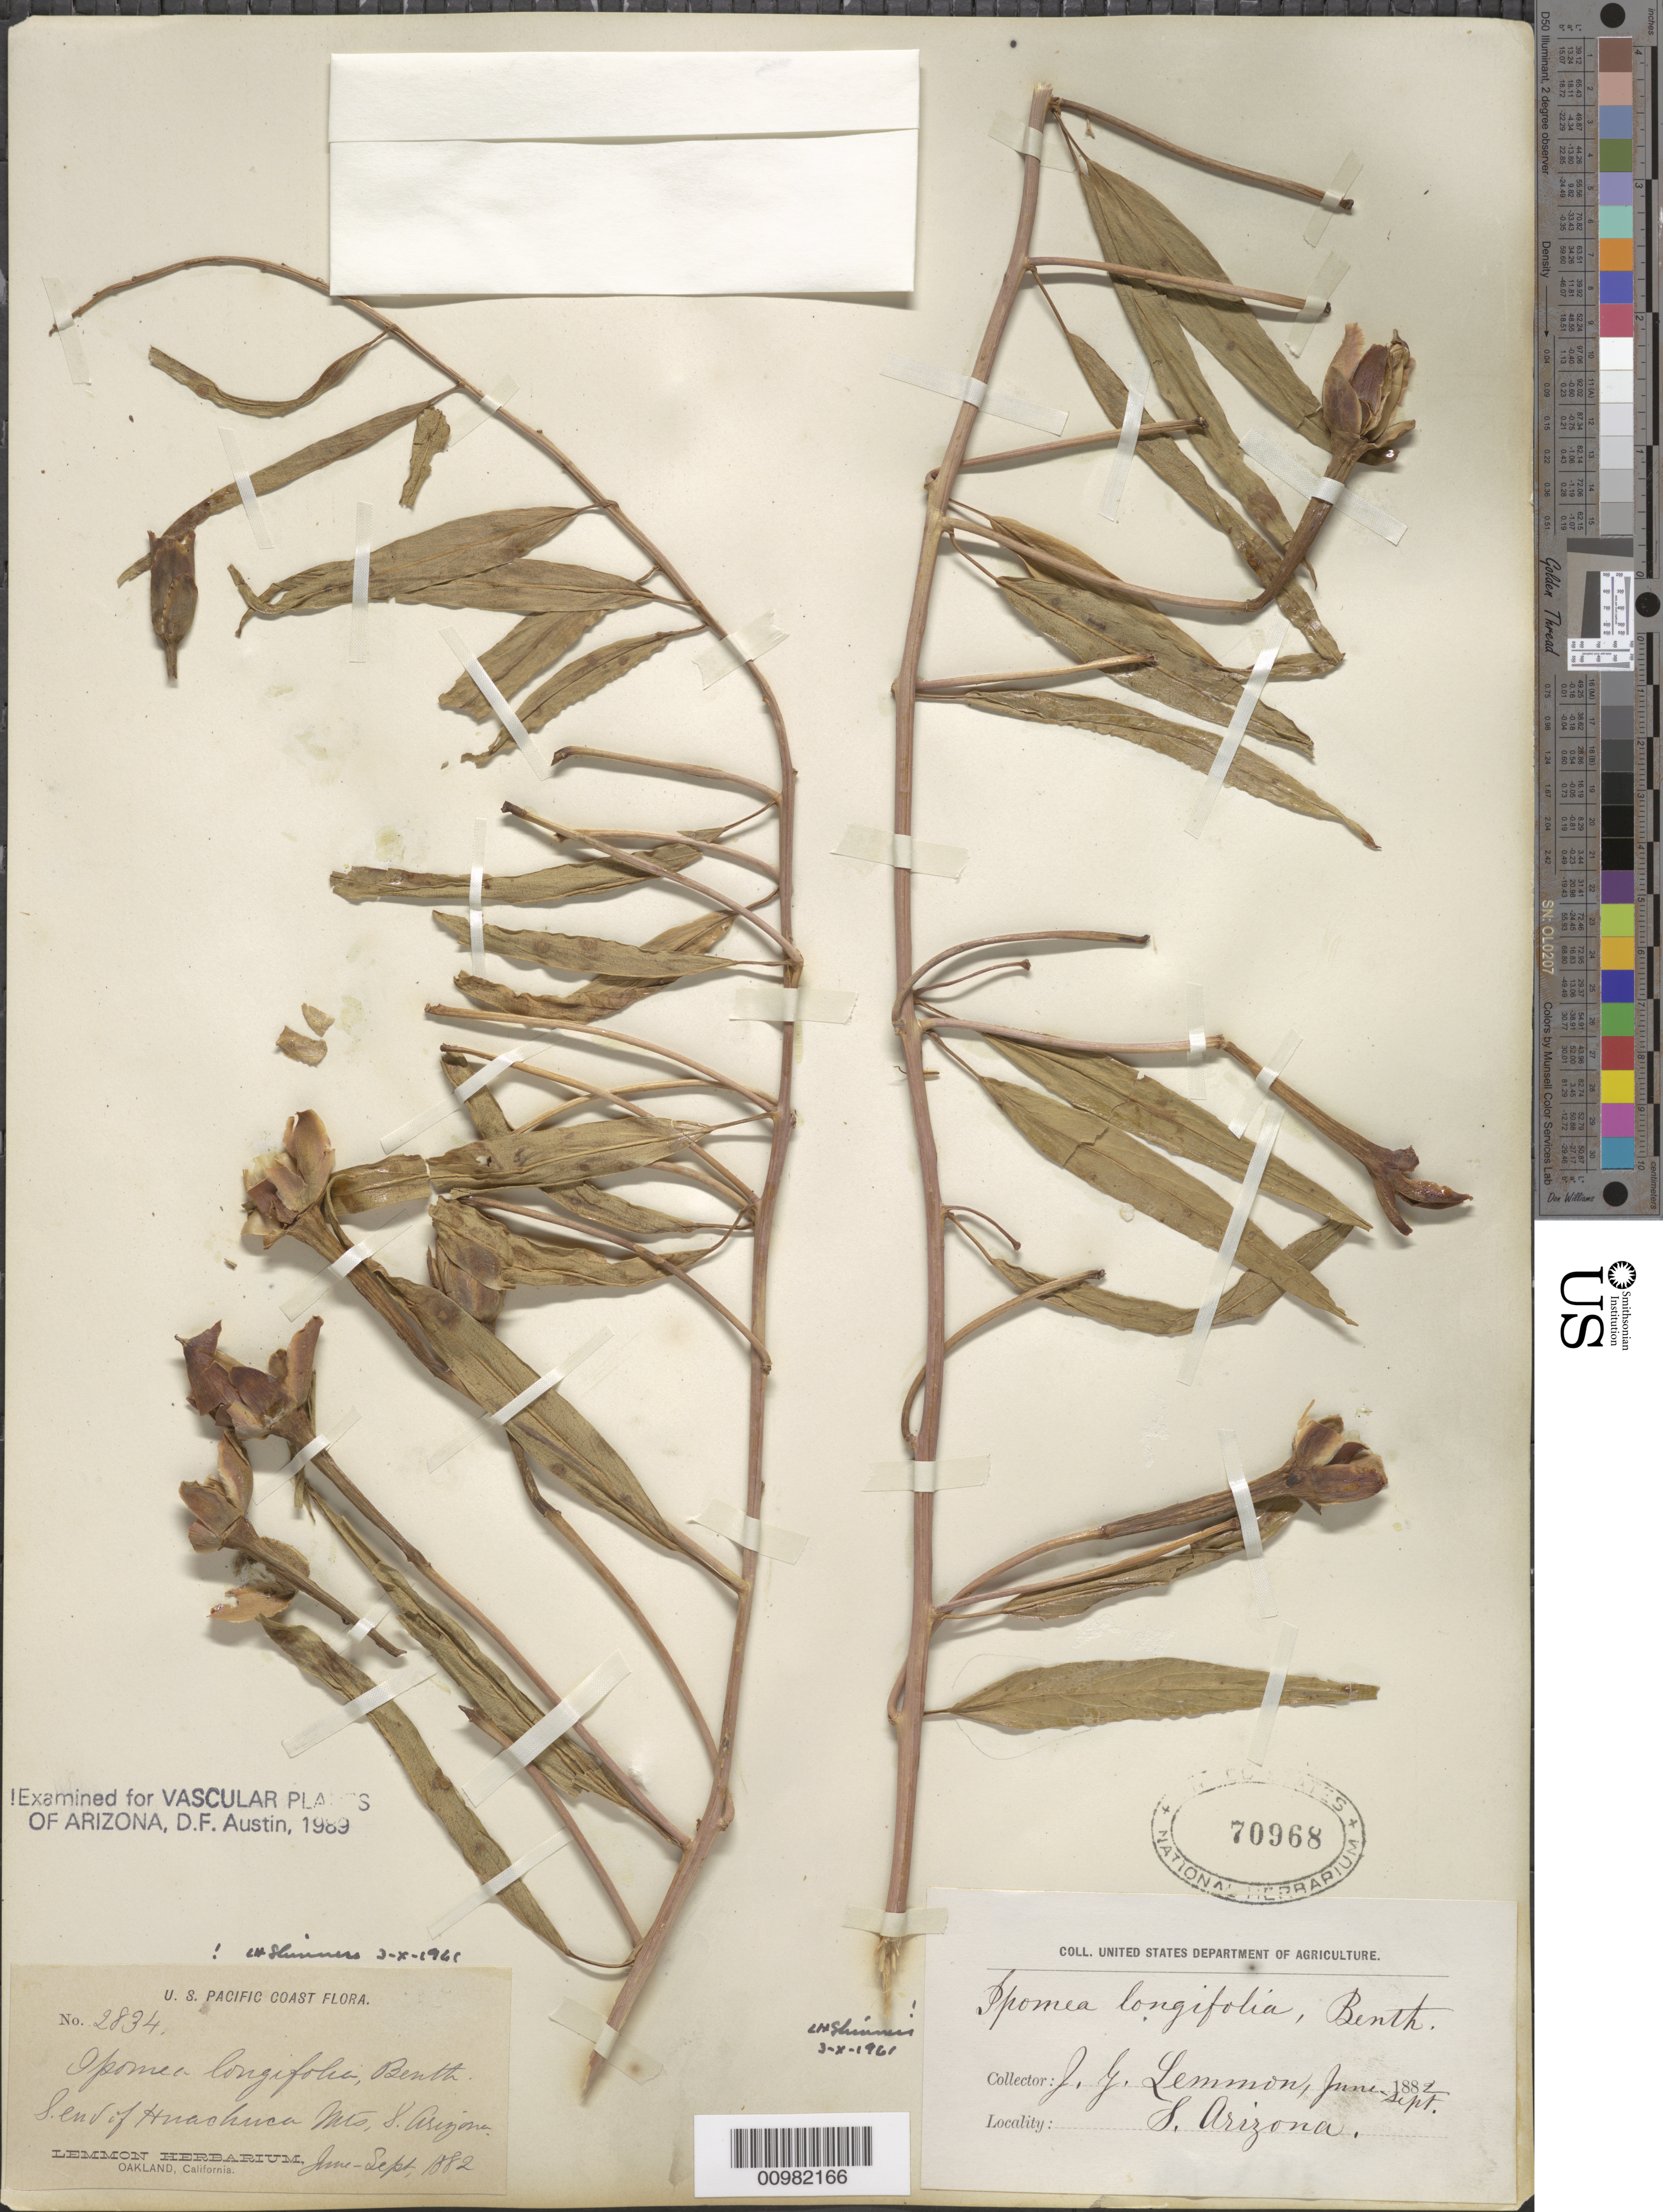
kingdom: Plantae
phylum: Tracheophyta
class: Magnoliopsida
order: Solanales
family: Convolvulaceae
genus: Ipomoea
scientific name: Ipomoea longifolia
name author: Benth.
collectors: J. G. Lemmon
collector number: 2834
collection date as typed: Jun 1882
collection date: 1882-06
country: United States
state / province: Arizona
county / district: Cochise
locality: S. end of Huachuca Mts.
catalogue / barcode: US 70968